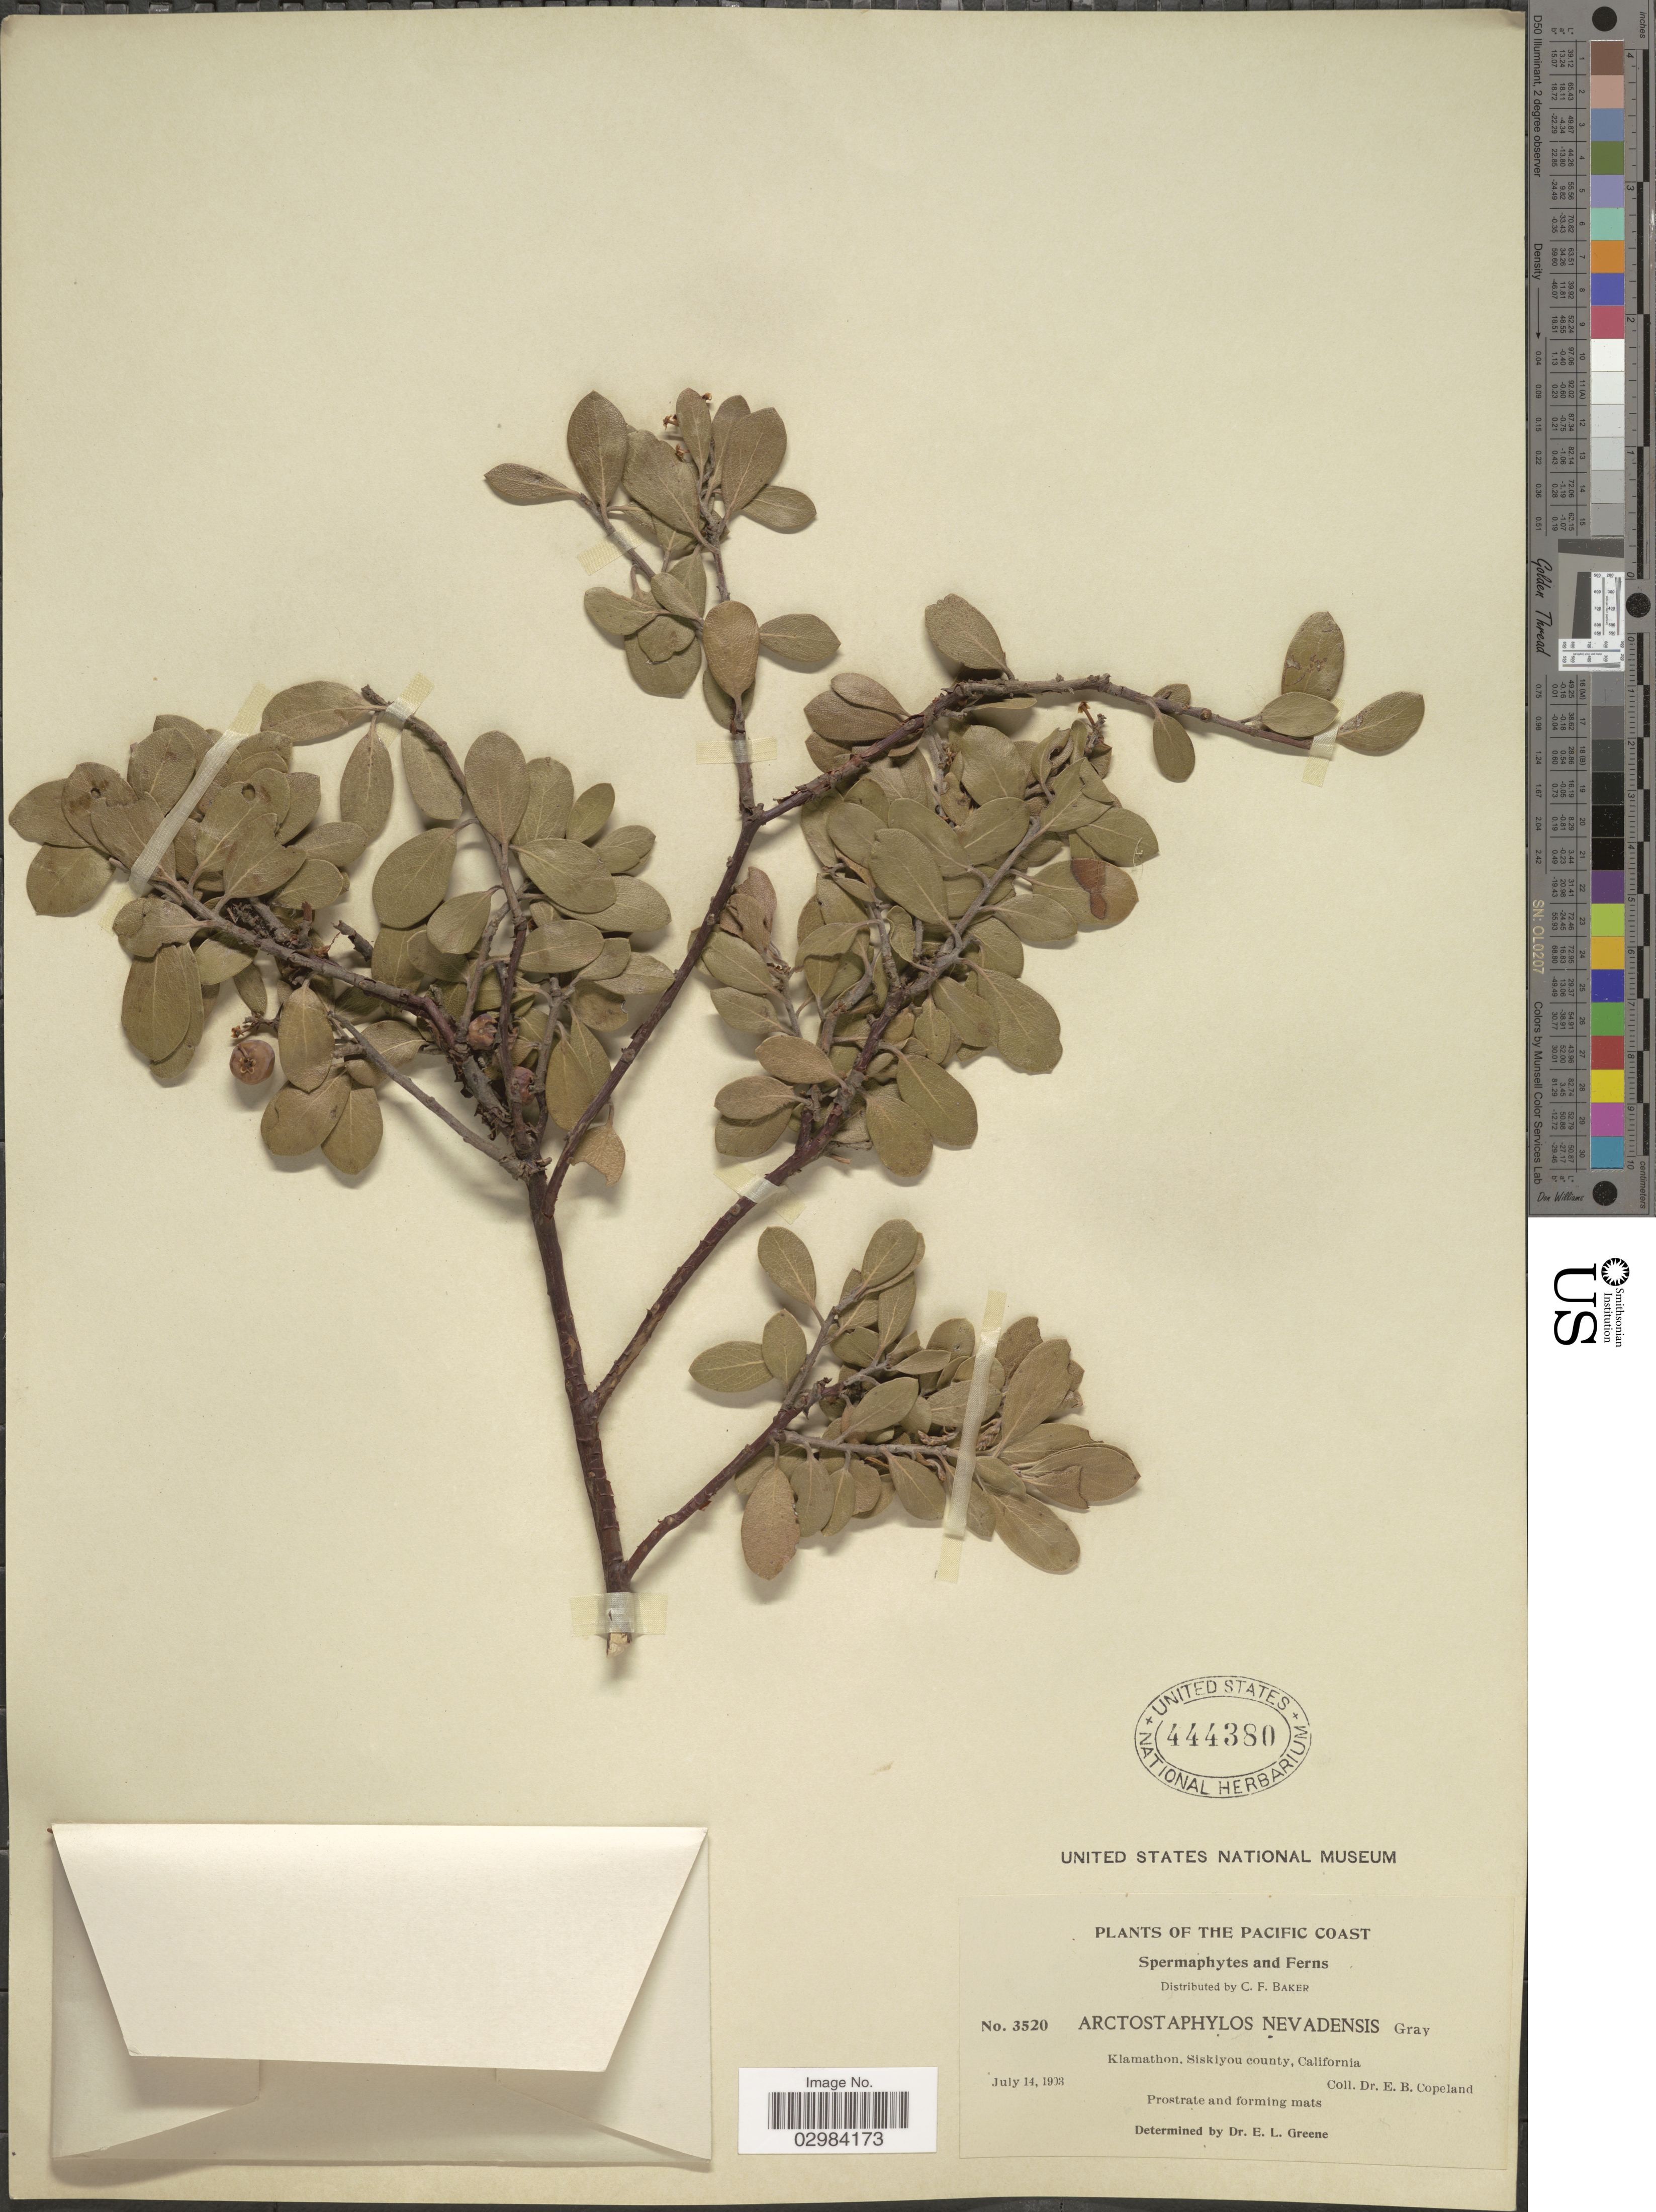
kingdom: Plantae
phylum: Tracheophyta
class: Magnoliopsida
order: Ericales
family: Ericaceae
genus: Arctostaphylos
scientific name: Arctostaphylos nevadensis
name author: A. Gray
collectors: E. B. Copeland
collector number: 3520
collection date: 1903-07-14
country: United States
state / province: California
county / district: Siskiyou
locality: The Pacific Coast, Klamathon, Siskiyou County.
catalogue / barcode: US 444380